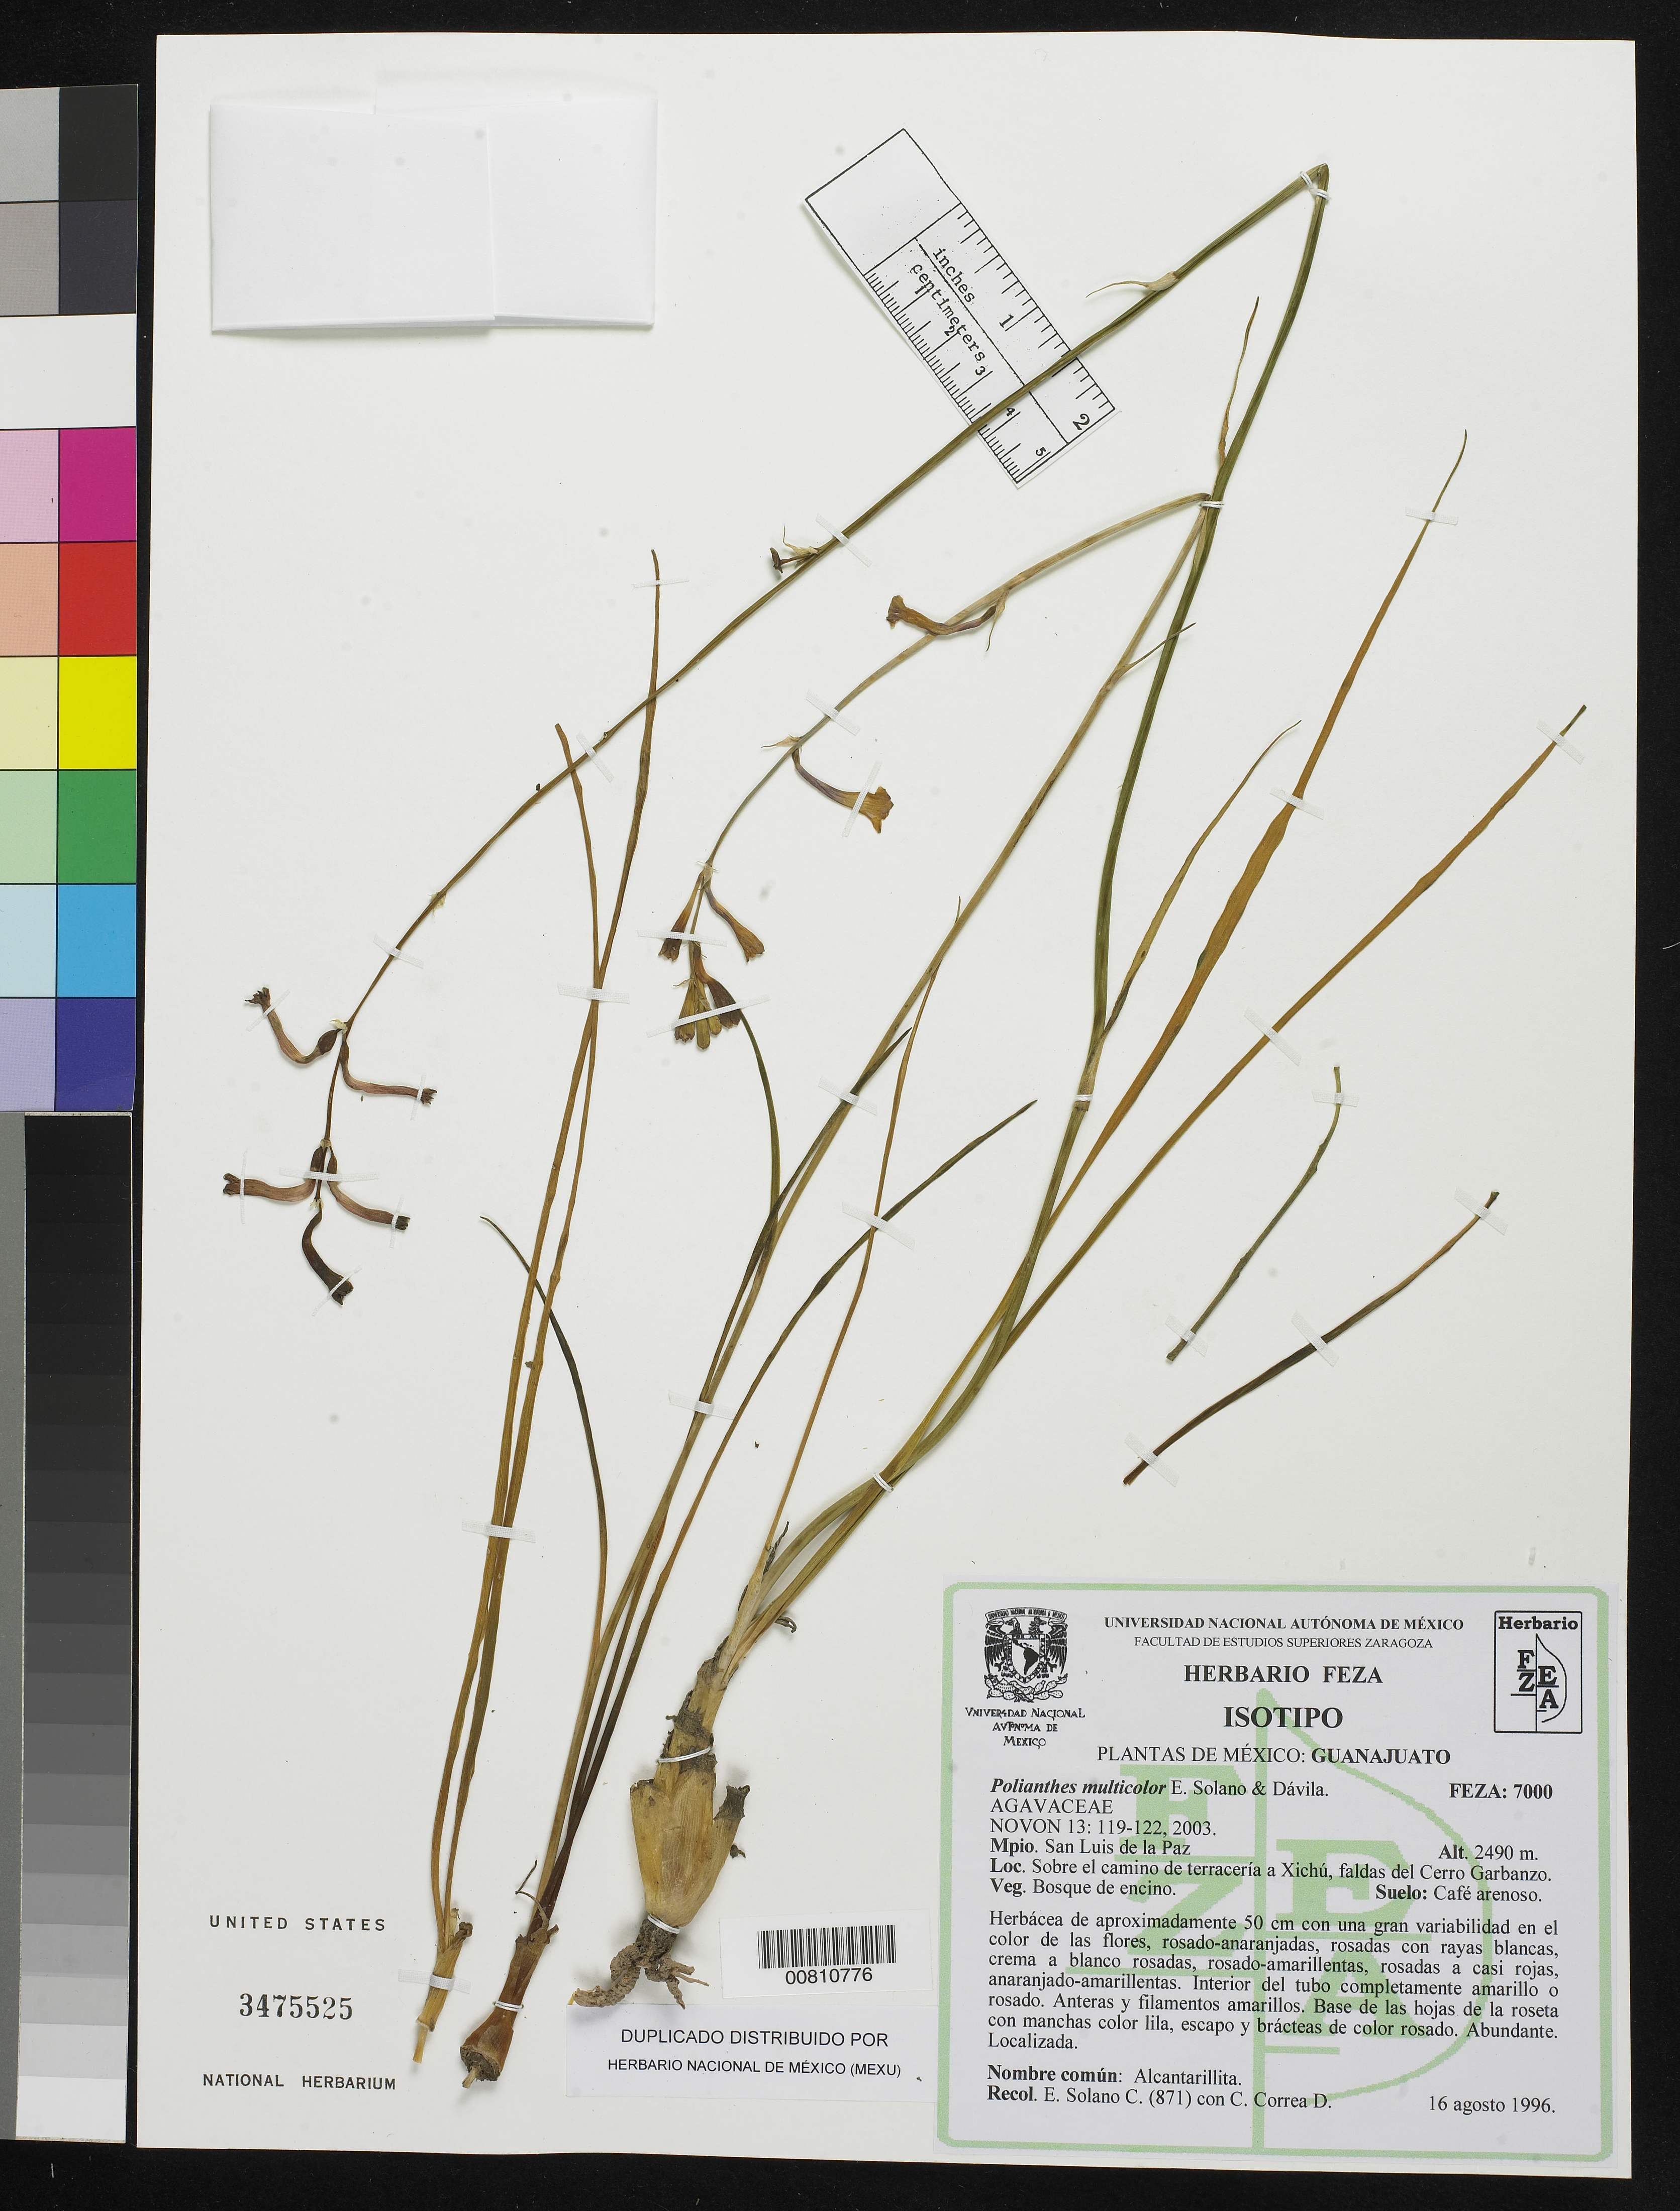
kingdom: Plantae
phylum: Tracheophyta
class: Liliopsida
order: Asparagales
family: Asparagaceae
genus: Polianthes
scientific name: Polianthes multicolor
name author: E. Solano & Dávila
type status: Isotype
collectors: E. Solano C. & C. Correa D.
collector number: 871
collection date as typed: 16 Aug 1996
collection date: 1996-08-16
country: Mexico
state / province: Guanajuato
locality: Mpio. San Luis de la Paz. Sobre el camino de terracería a Xichú, faldas del Cerro Garbanzo.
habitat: Bosque de encino.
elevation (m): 2490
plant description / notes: Holotype at MEXU.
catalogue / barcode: US 3475525